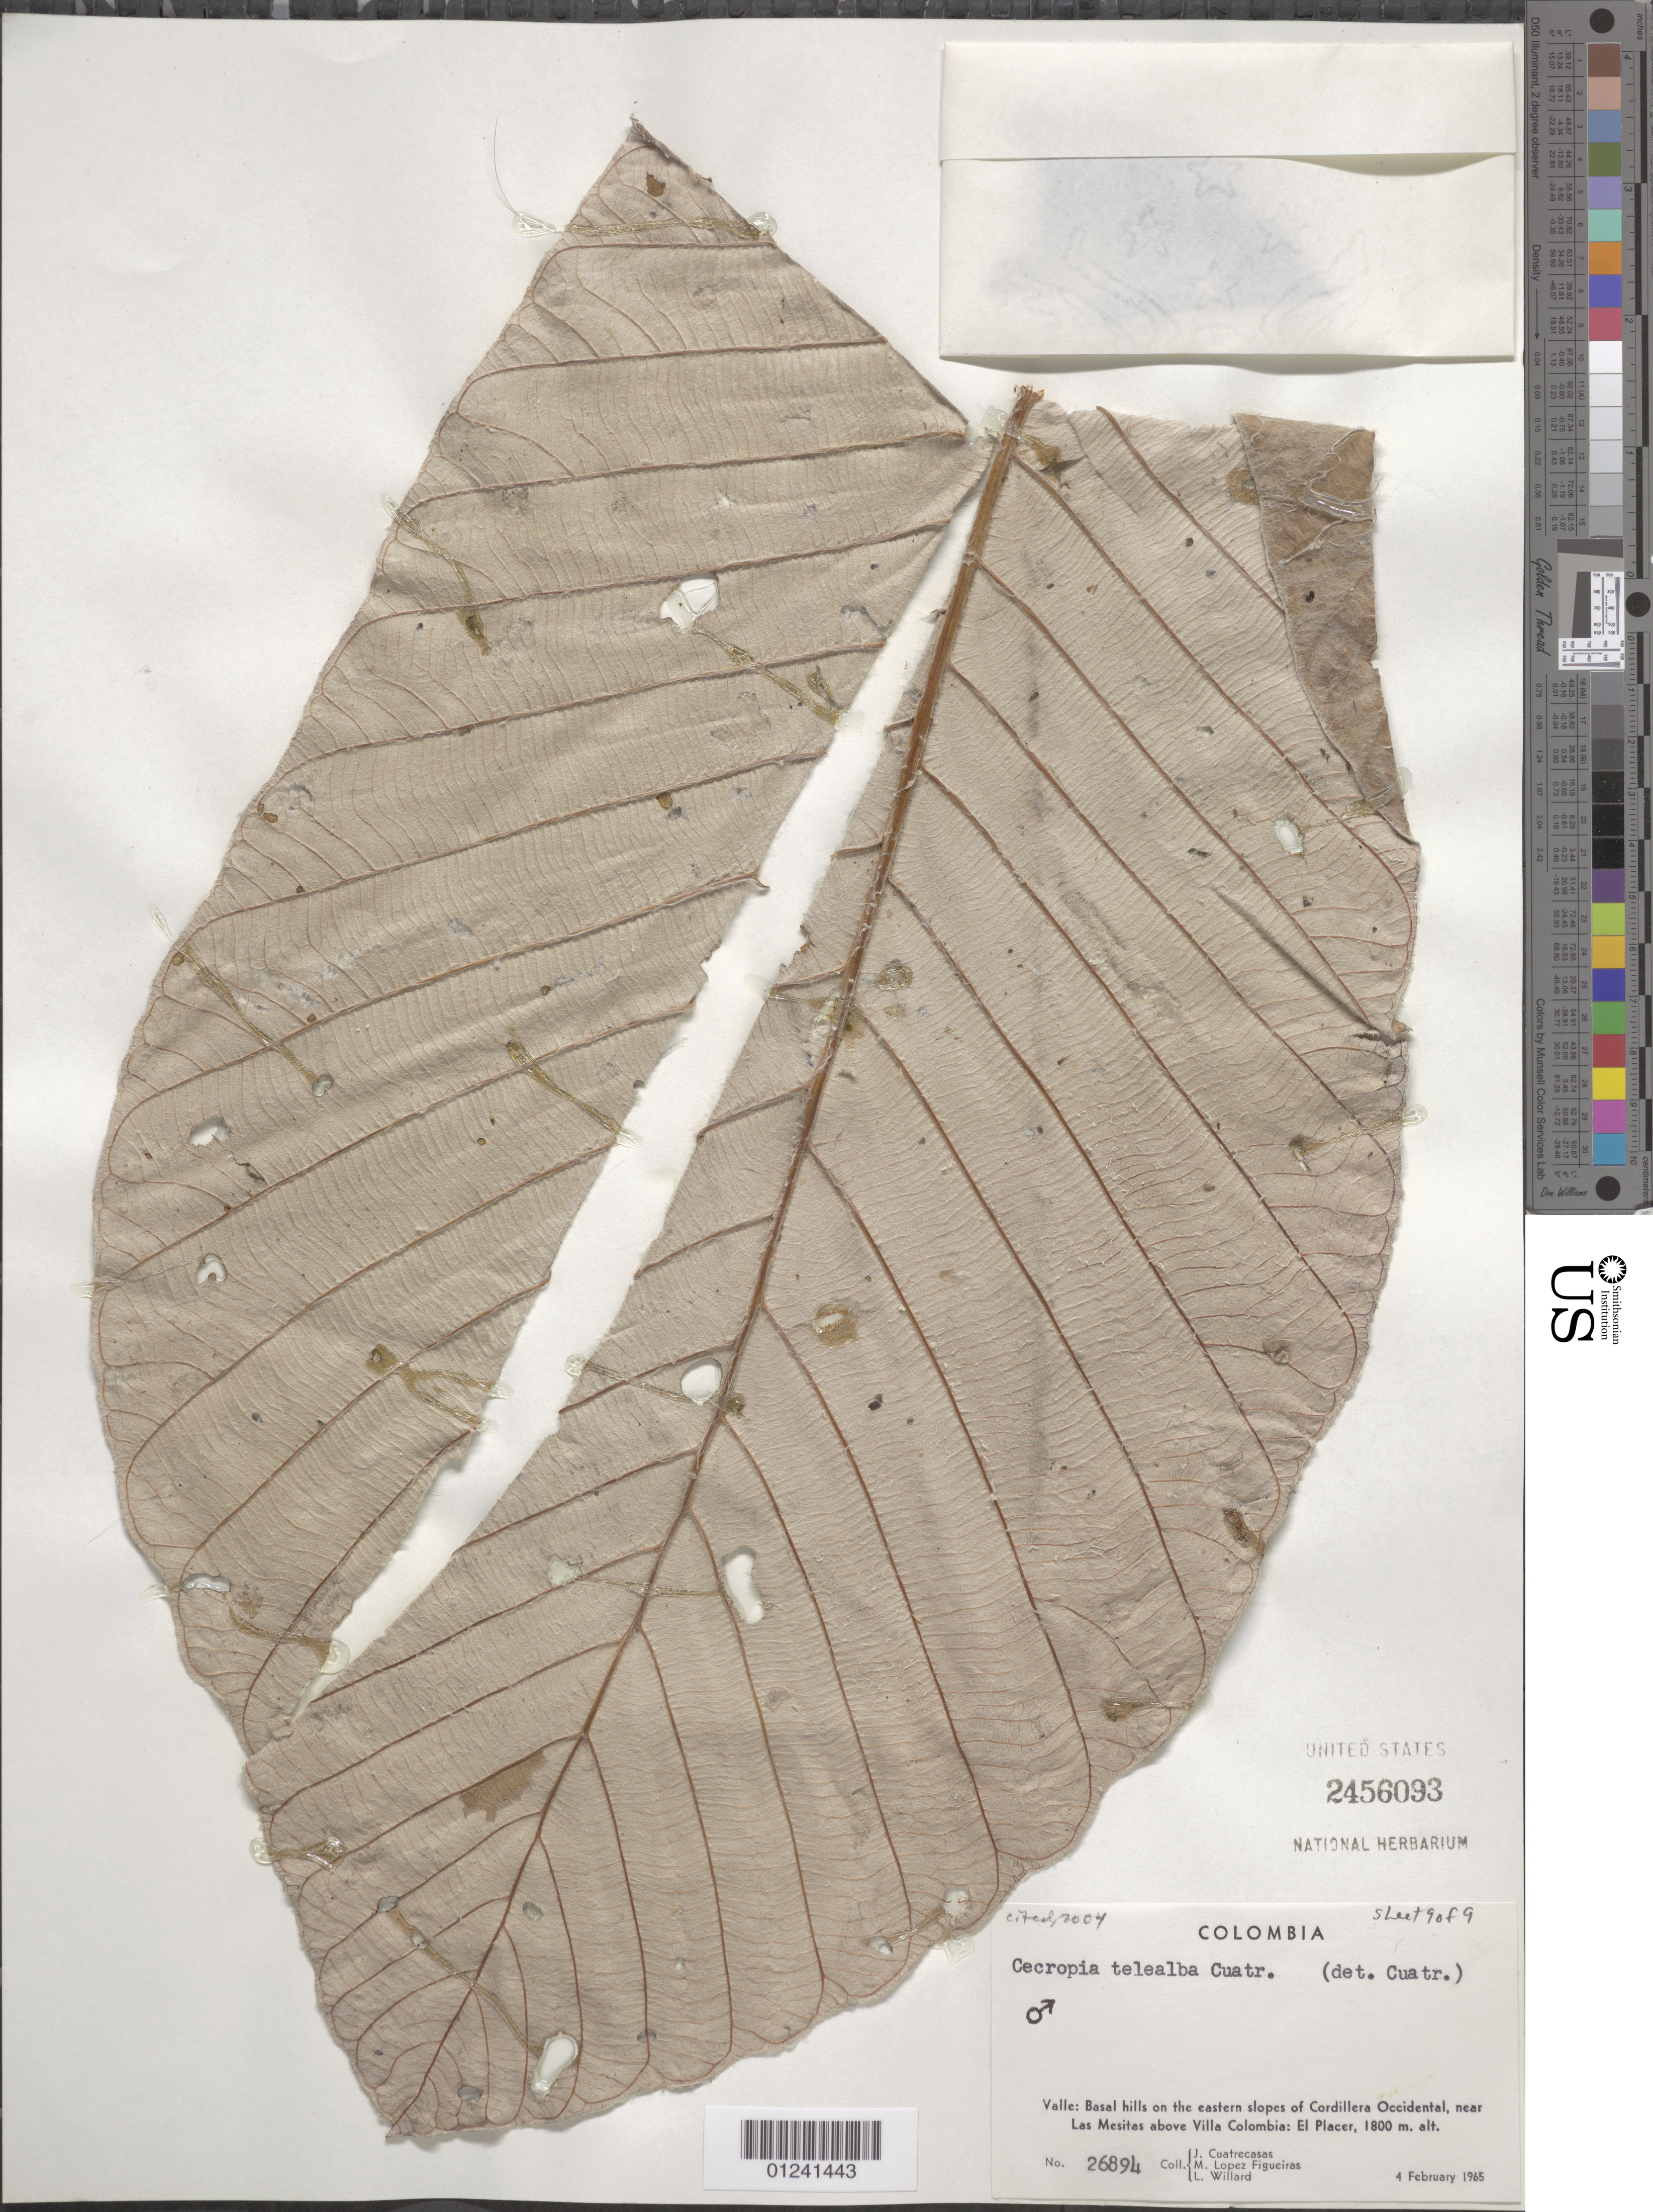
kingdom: Plantae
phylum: Tracheophyta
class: Magnoliopsida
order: Rosales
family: Urticaceae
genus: Cecropia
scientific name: Cecropia telealba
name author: Cuatrec.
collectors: J. Cuatrecasas, M. López Figueiras & L. Willard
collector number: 26894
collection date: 1965-02-04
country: Colombia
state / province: Valle del Cauca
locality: Basal hills on the eastern slopes of Cordillera Occidental, near Las Mesitas above Villa Colombia, El Placer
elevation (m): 1800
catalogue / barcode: US 2456093